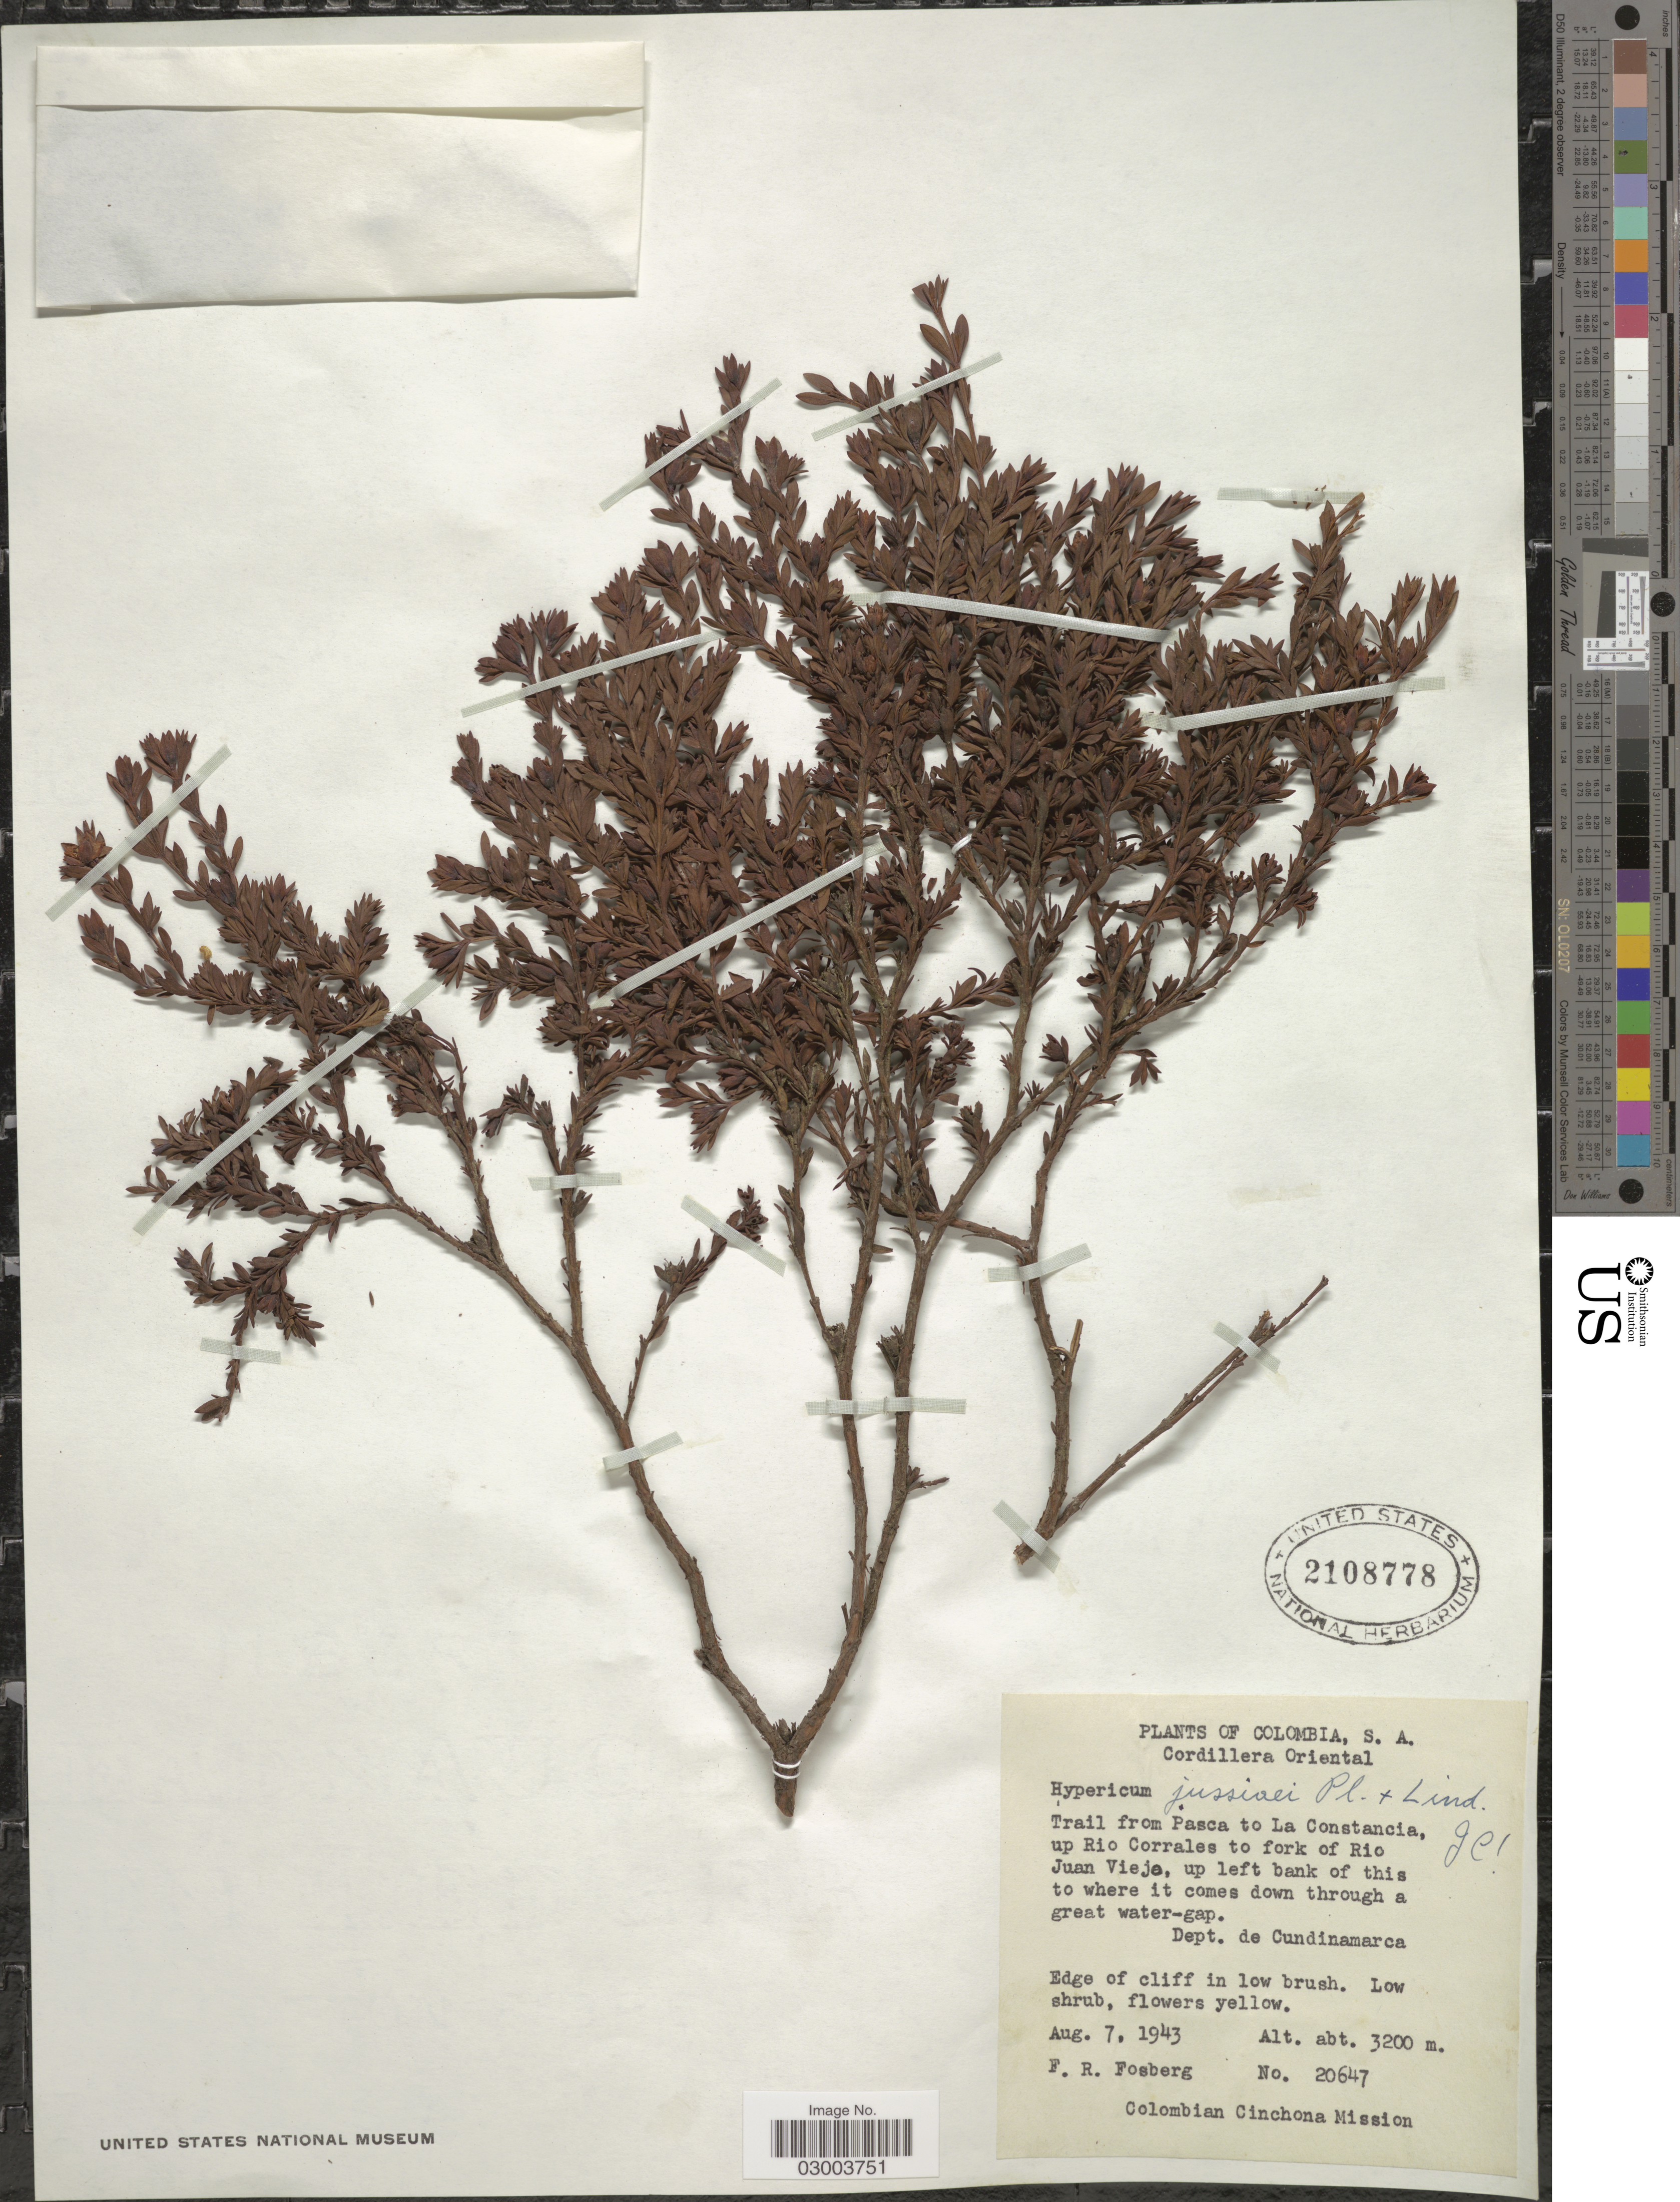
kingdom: Plantae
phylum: Tracheophyta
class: Magnoliopsida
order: Malpighiales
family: Hypericaceae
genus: Hypericum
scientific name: Hypericum humboldtianum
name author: Steud.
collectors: F. R. Fosberg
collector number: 20647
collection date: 1943-08-07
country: Colombia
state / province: Cundinamarca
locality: Cordillera Oriental, Trail from Pasca to La Constancia, up Rio Corrales to fork of Rio Juan Viejo.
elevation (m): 3200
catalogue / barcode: US 2108778